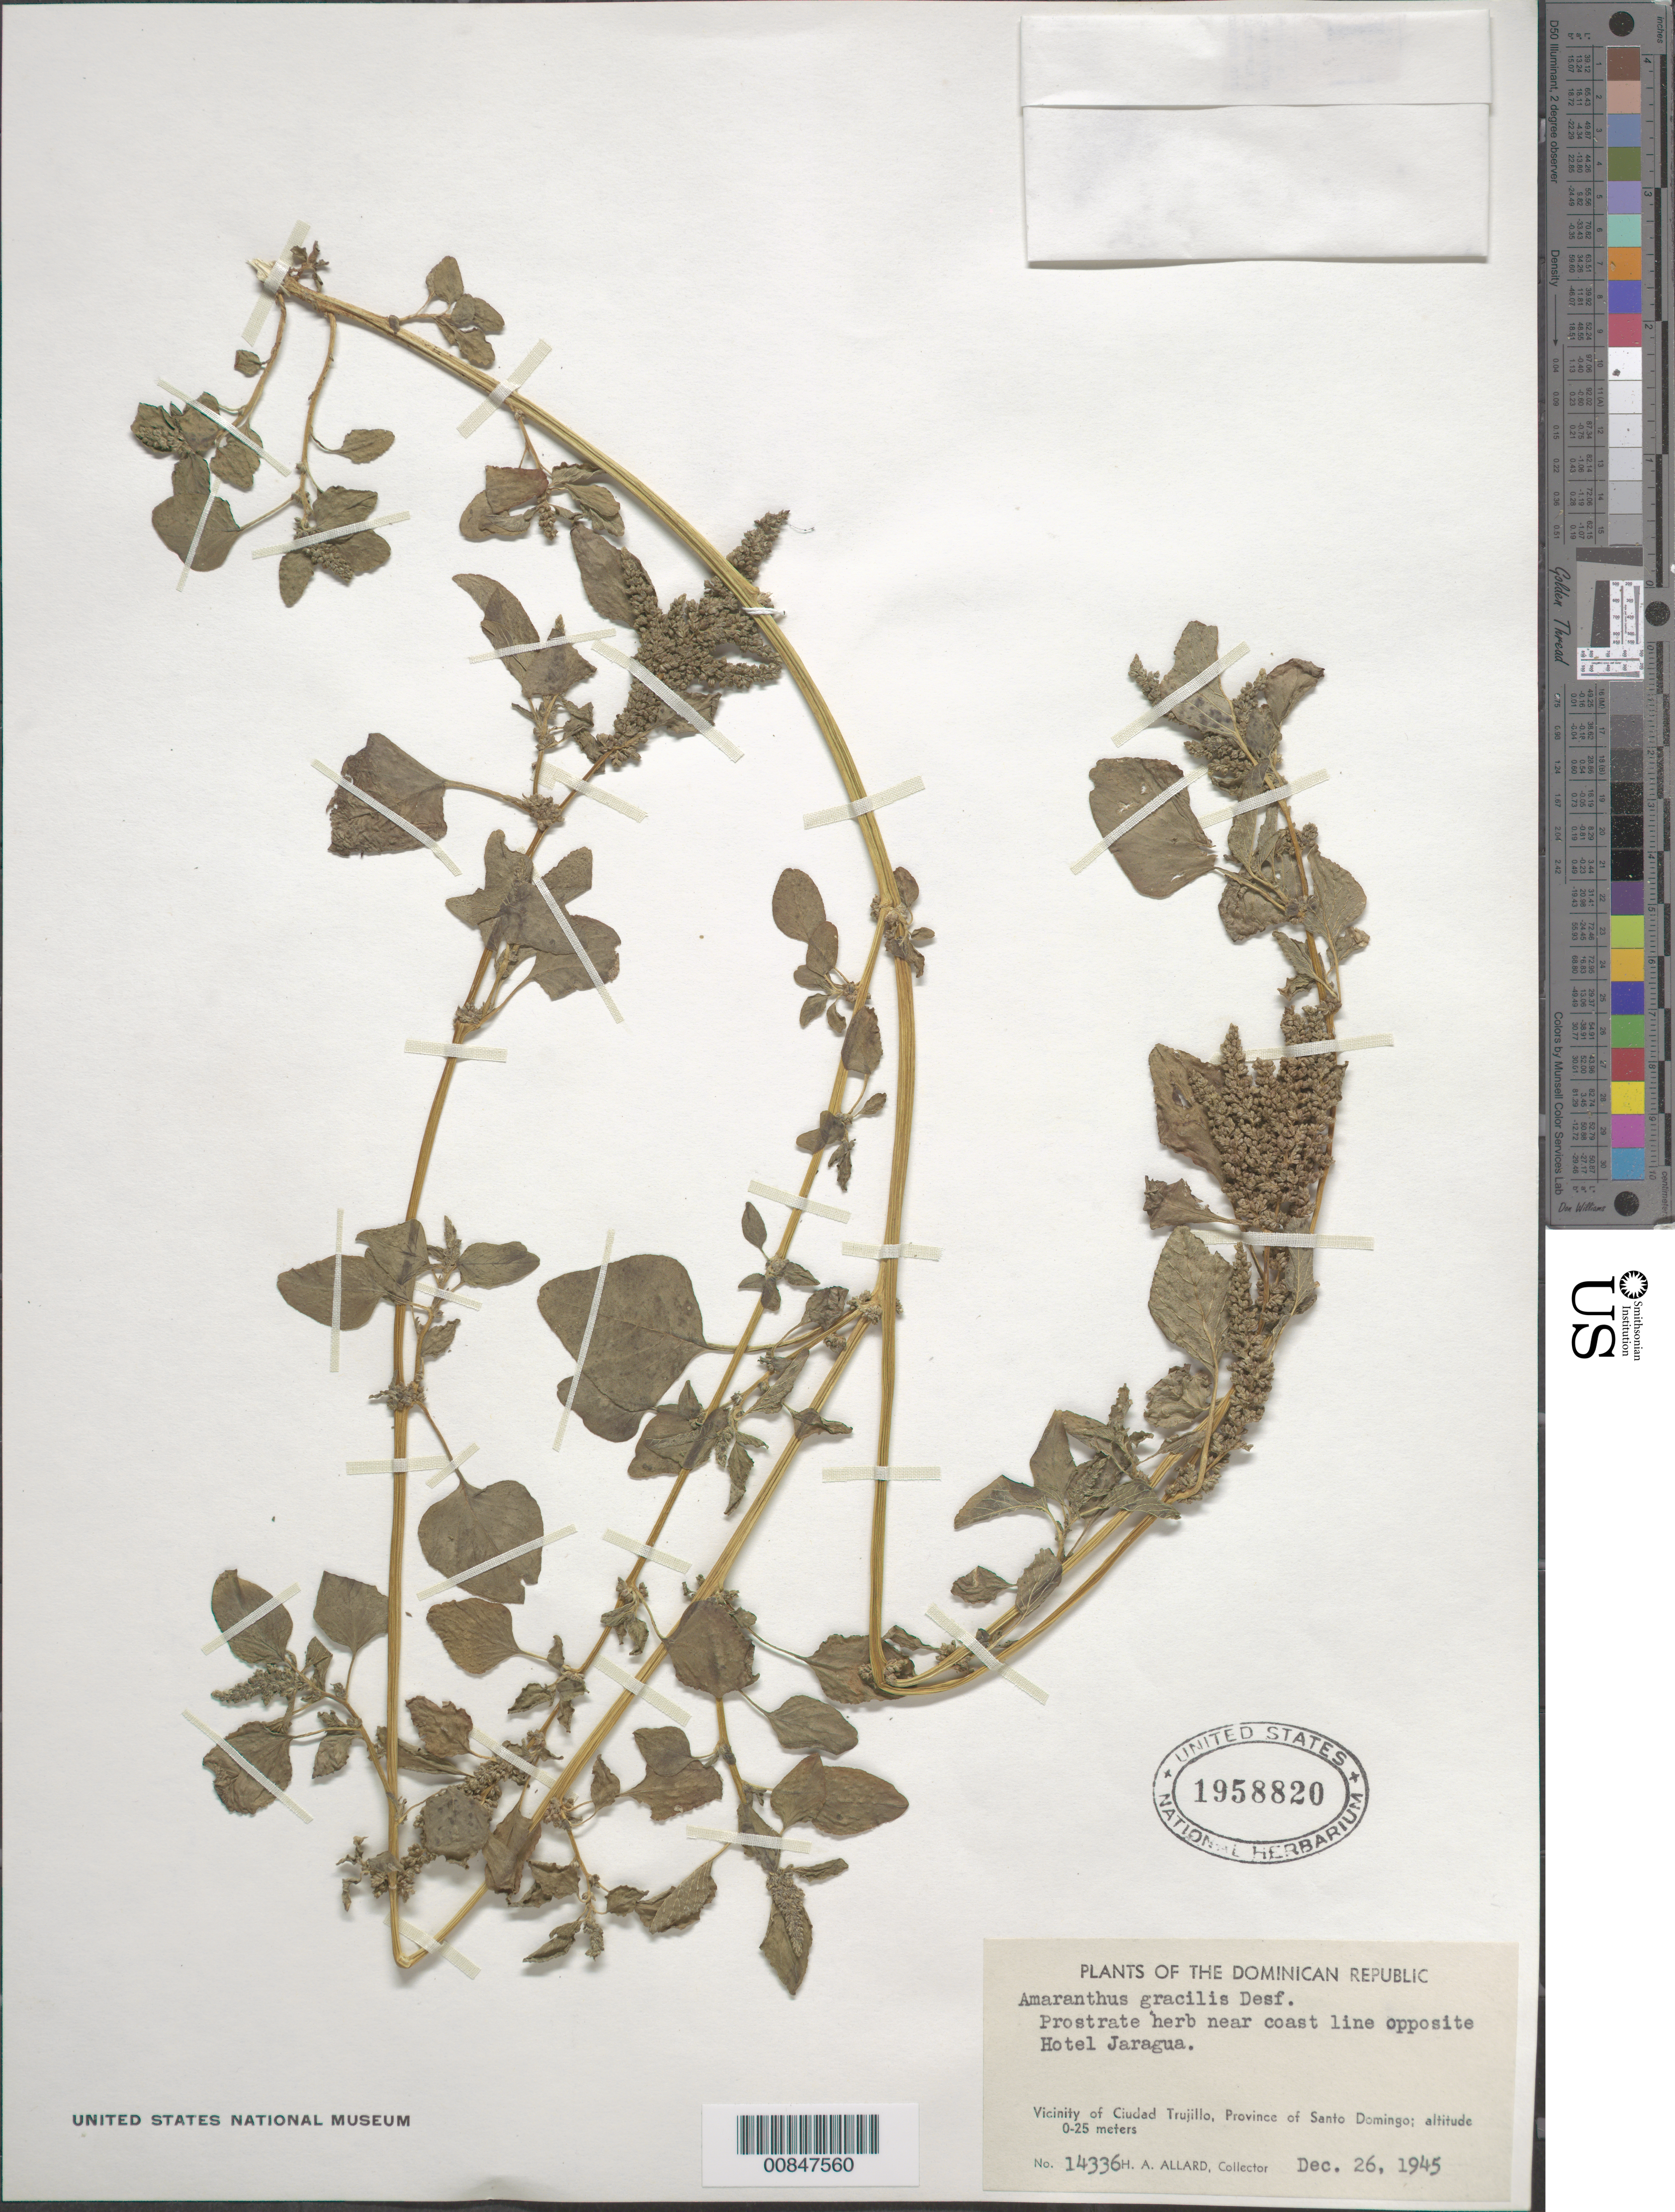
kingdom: Plantae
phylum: Tracheophyta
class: Magnoliopsida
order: Caryophyllales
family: Amaranthaceae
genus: Amaranthus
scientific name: Amaranthus viridis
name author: L.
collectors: H. A. Allard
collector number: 14336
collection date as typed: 26 Dec 1945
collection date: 1945-12-26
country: Dominican Republic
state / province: Distrito Nacional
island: Hispaniola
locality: Vicinity of Ciudad trujillo, Province of Santo Domingo (obsolete). Near coast line opposite Hotel Jaragua.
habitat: Near coast line.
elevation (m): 0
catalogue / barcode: US 1958820